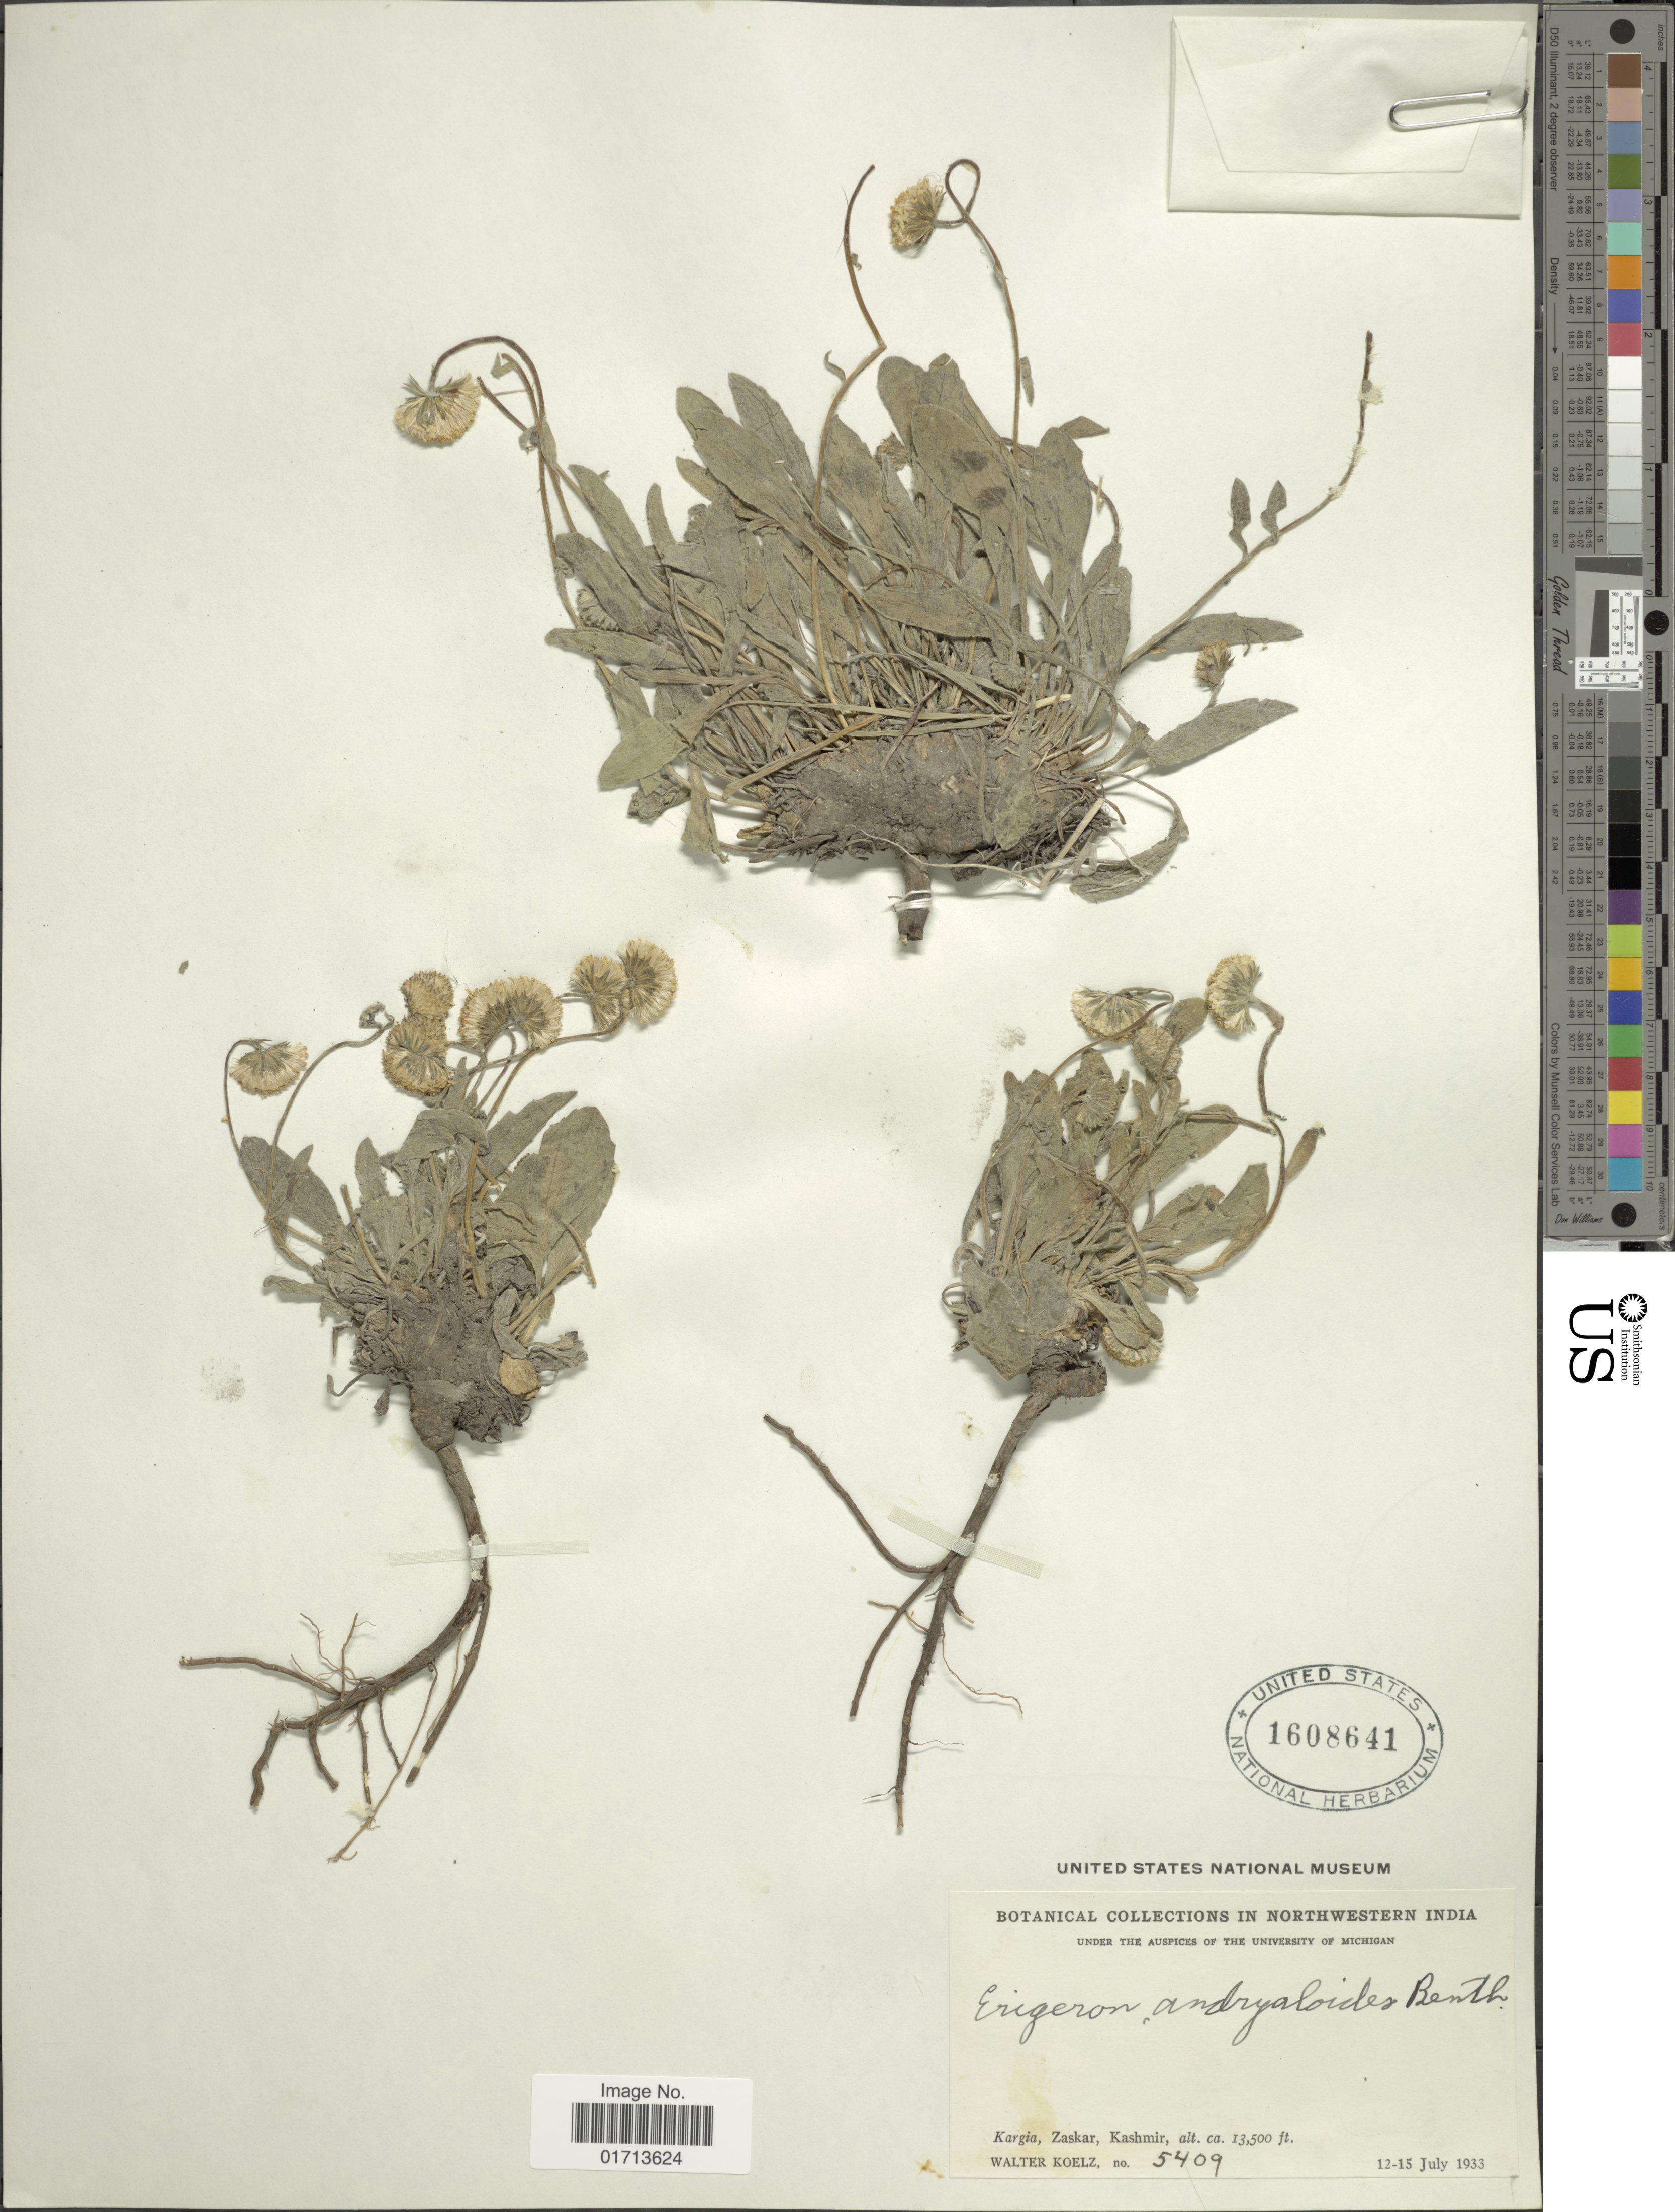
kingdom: Plantae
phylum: Tracheophyta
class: Magnoliopsida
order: Asterales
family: Asteraceae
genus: Psychrogeton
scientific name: Psychrogeton andryaloides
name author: (DC.) Novopokr. ex Krasch.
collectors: W. N. Koelz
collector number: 5409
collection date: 1933-07-12/1933-07-15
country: India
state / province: Jammu and Kashmir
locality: Northwestern India, Kargia, Zaskar, Kashmir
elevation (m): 4115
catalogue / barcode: US 1608641